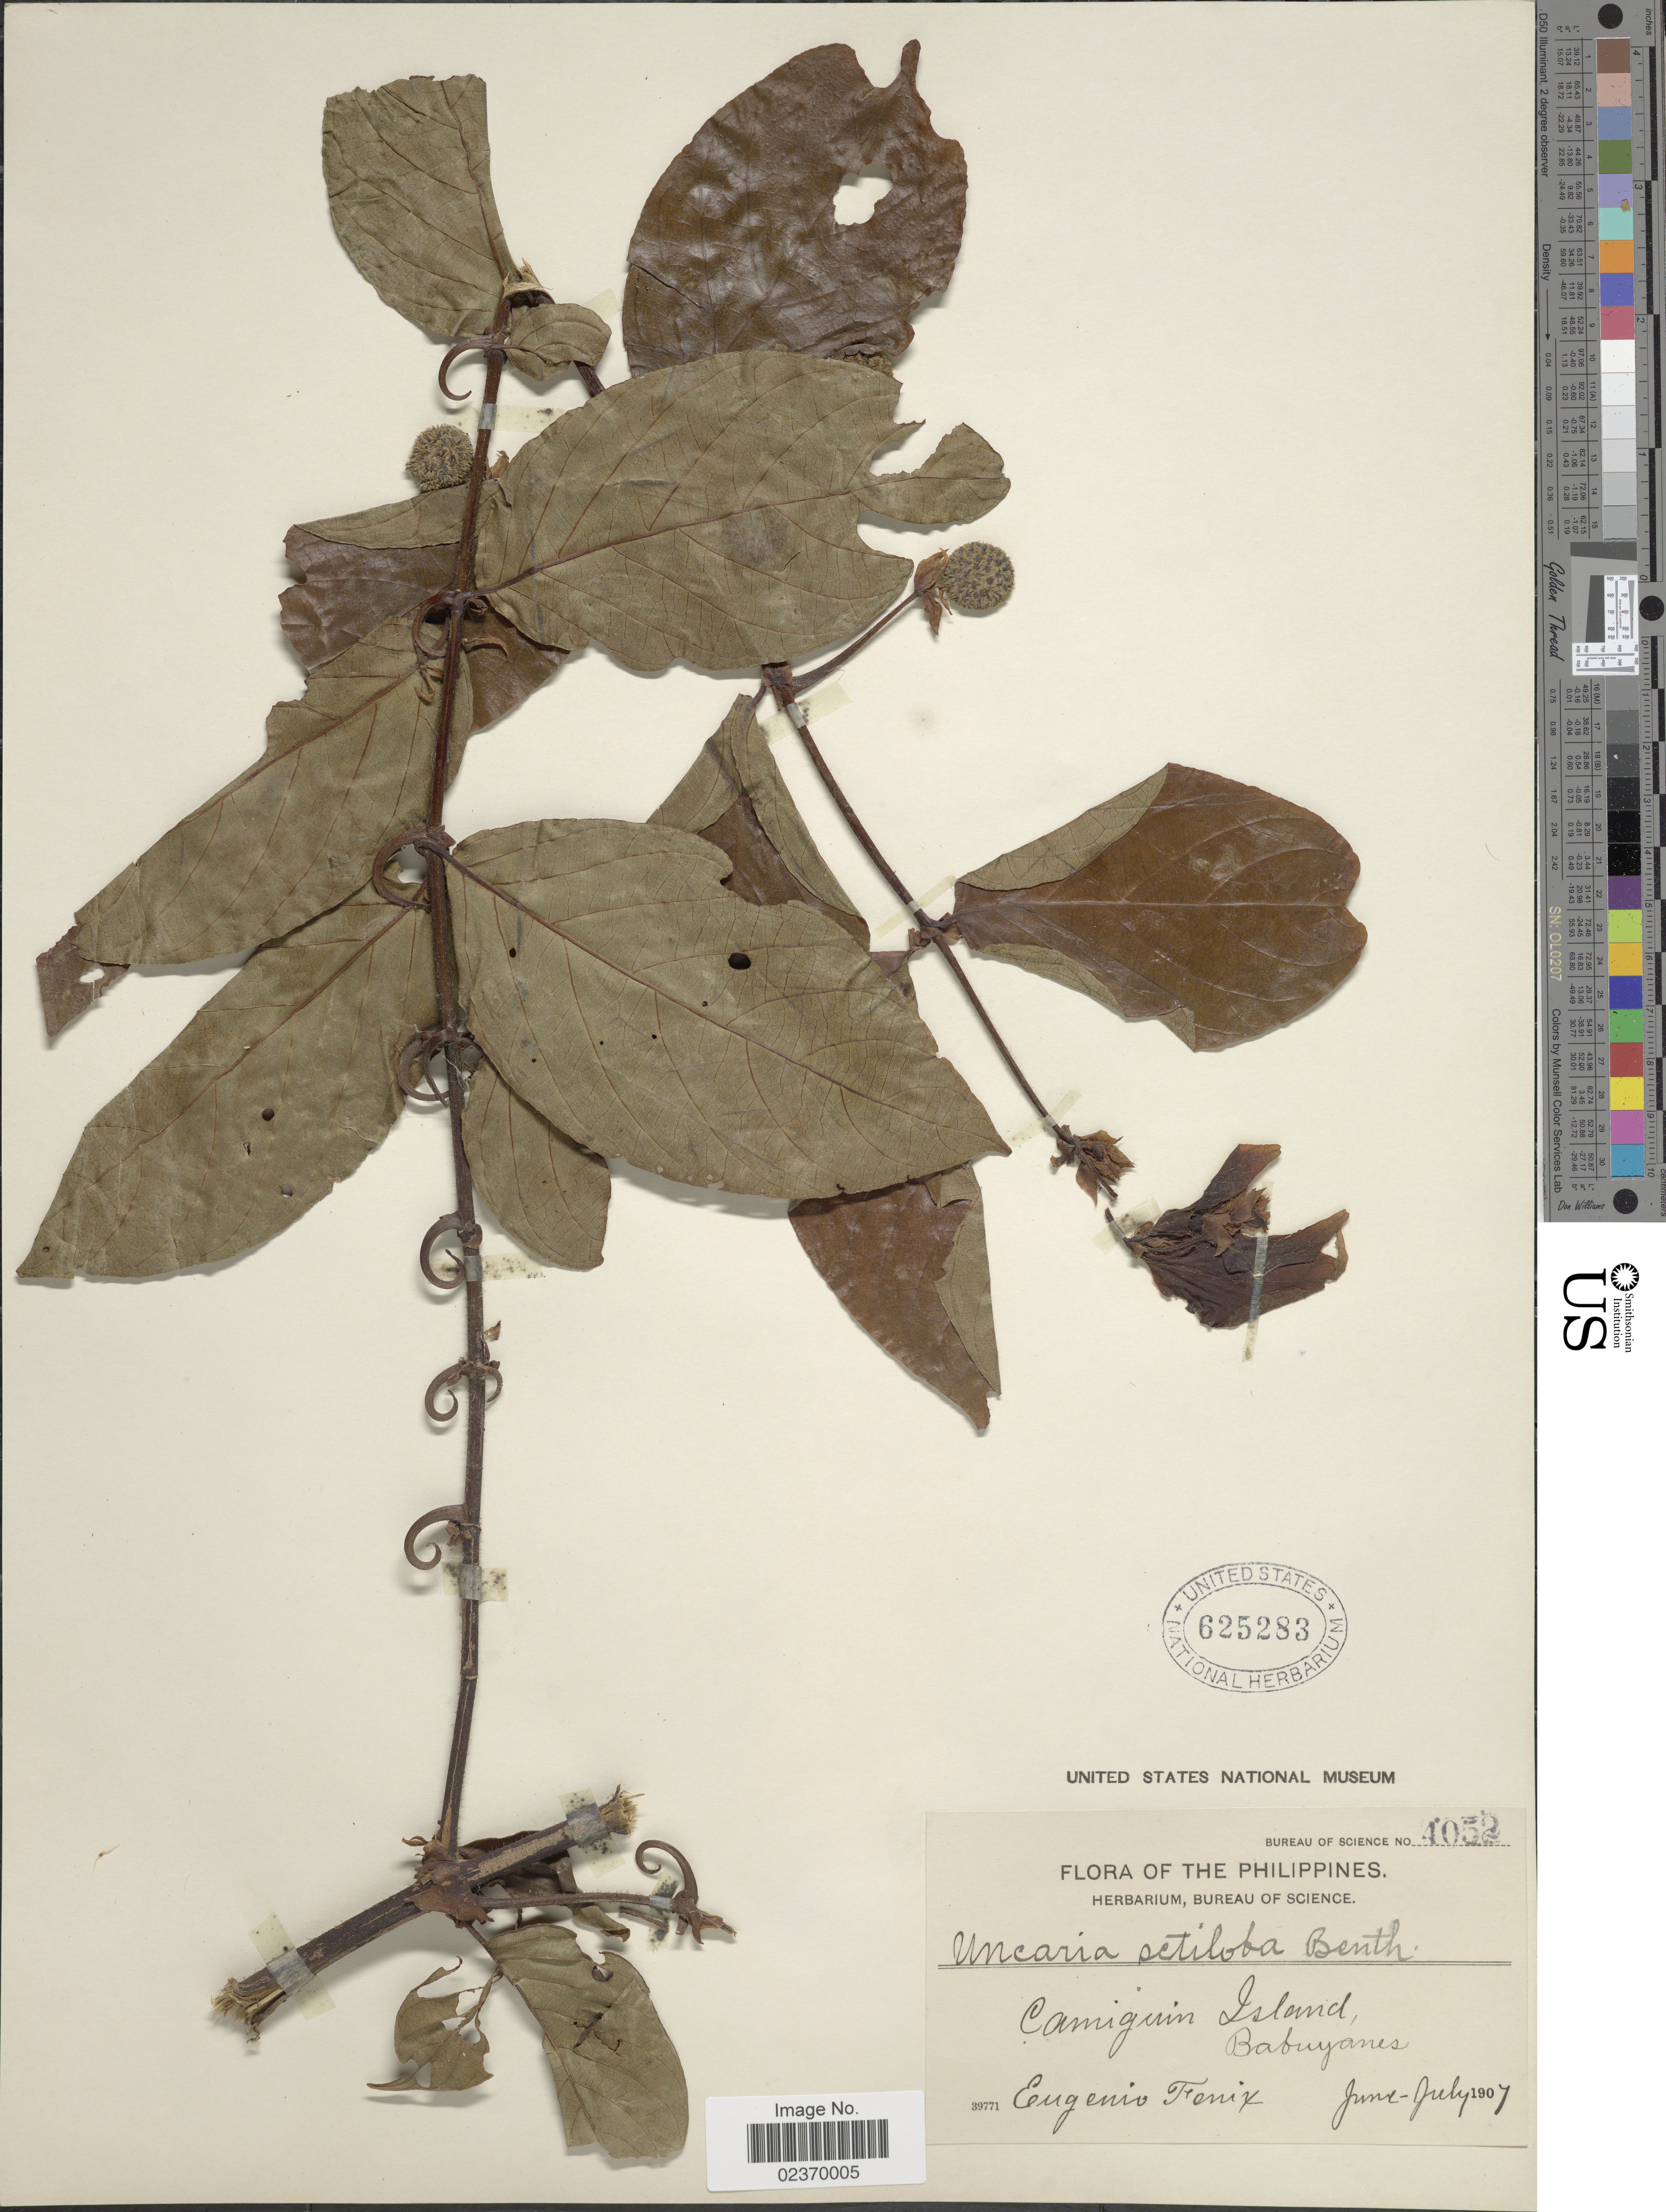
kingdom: Plantae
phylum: Tracheophyta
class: Magnoliopsida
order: Gentianales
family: Rubiaceae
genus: Uncaria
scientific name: Uncaria setiloba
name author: Benth.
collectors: E. Fénix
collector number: Bureau of Science 4052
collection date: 1907-06/1907-07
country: Philippines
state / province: Northern Mindanao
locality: Camiguin Island, Babuyanes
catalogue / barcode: US 625283